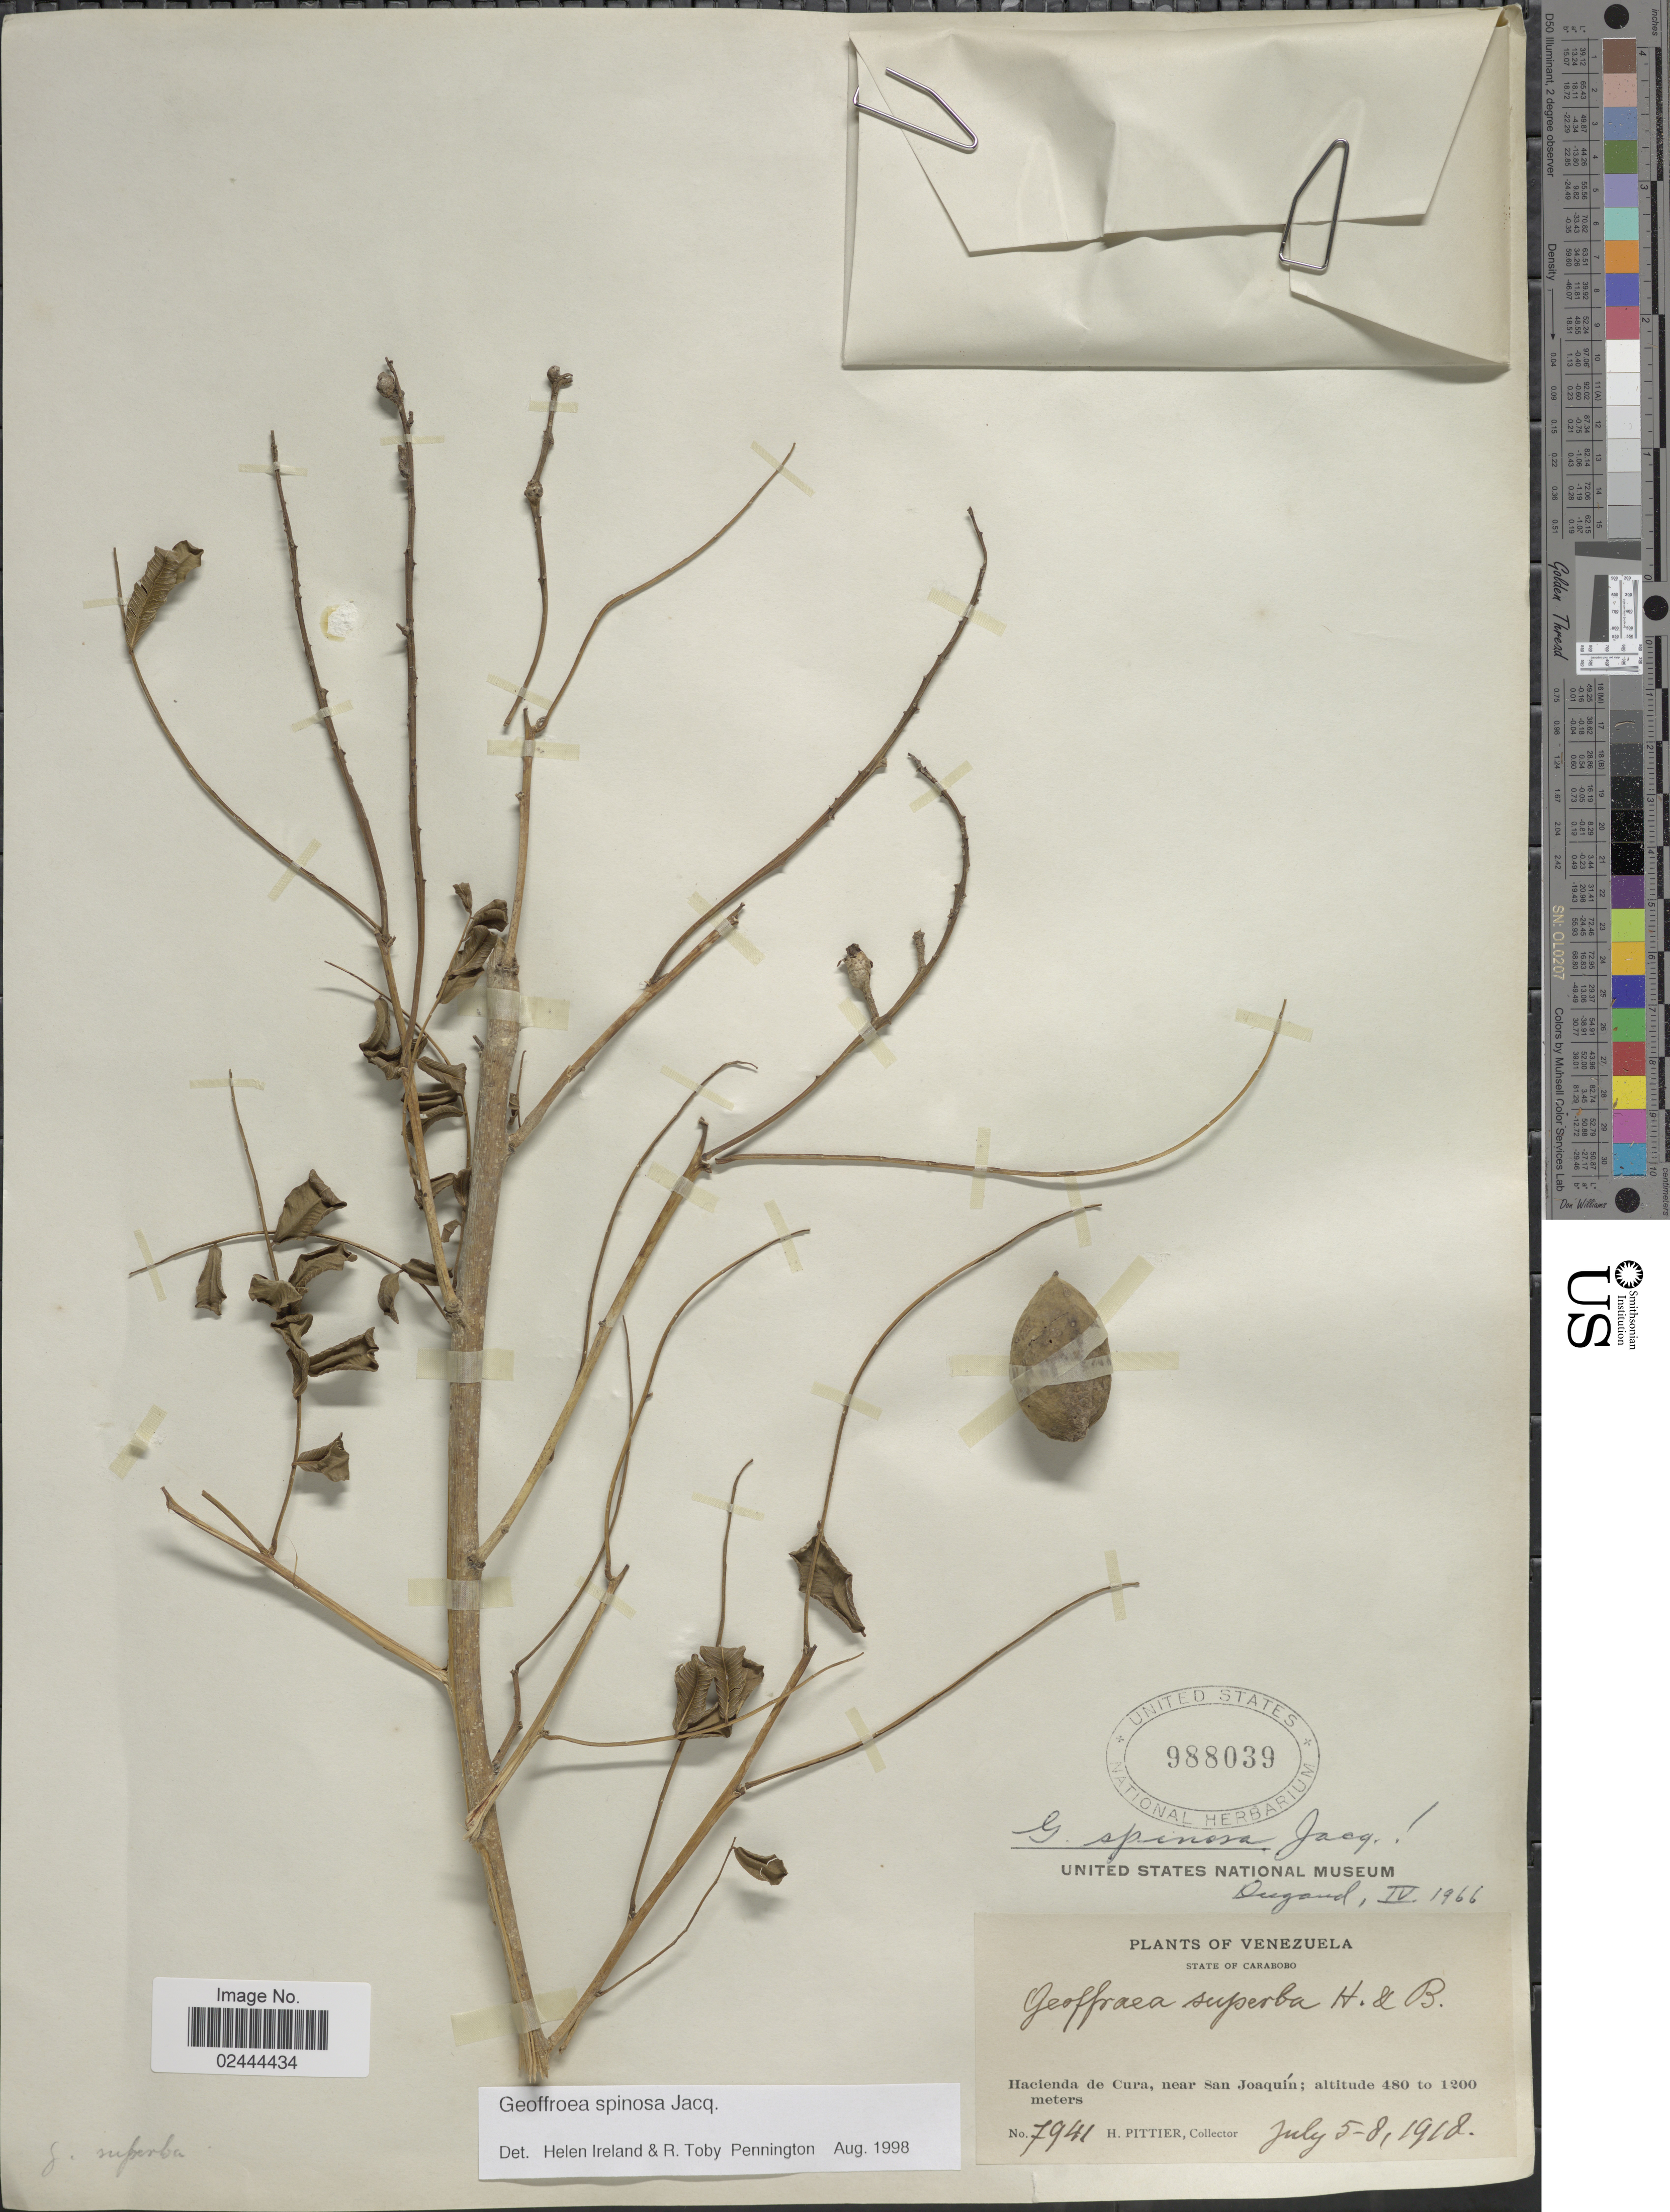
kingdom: Plantae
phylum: Tracheophyta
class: Magnoliopsida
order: Fabales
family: Fabaceae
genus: Geoffroea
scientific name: Geoffroea spinosa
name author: Jacq.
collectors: H. F. Pittier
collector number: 7941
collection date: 1918-07-05/1918-07-08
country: Venezuela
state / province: Carabobo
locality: Hacienda de Cura, near San Joaquin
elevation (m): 480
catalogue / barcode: US 988039